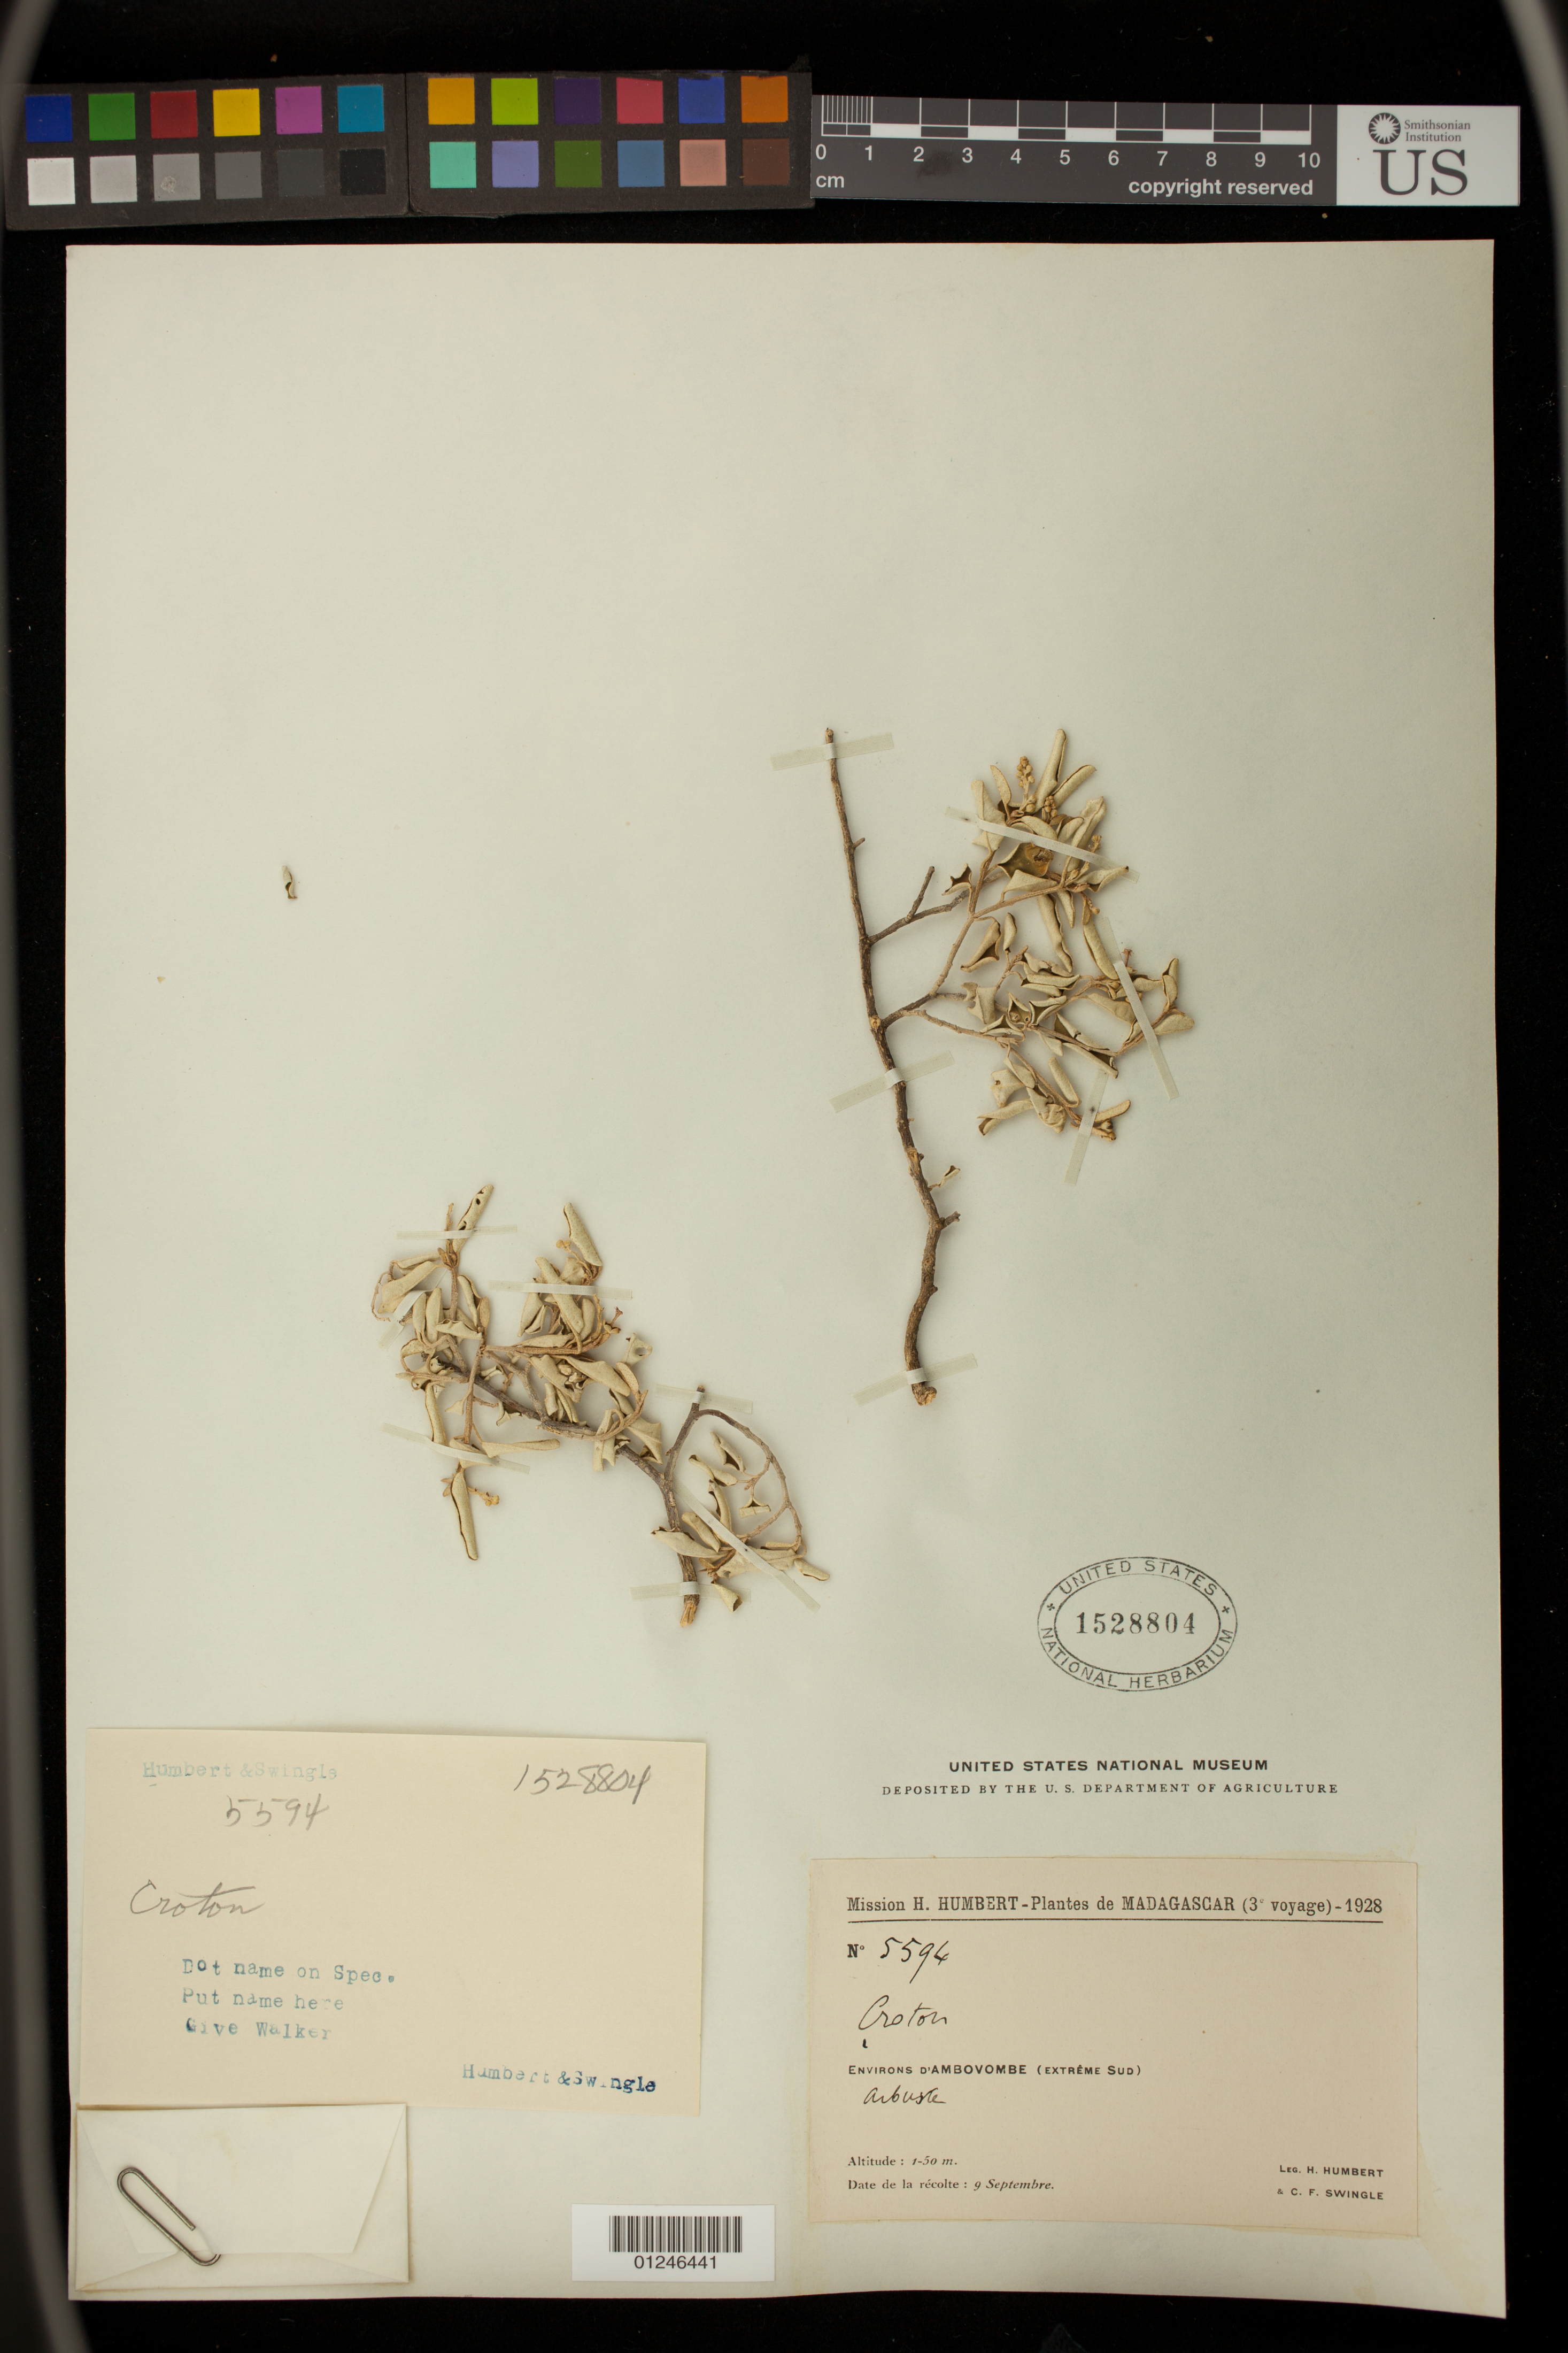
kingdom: Plantae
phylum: Tracheophyta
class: Magnoliopsida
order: Malpighiales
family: Euphorbiaceae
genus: Croton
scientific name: Croton sp.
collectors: H. Humbert & C. Swingle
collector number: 5594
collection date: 1928-09-09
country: Madagascar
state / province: Androy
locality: Ambovombe (Extreme Sud)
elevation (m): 1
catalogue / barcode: US 1528804